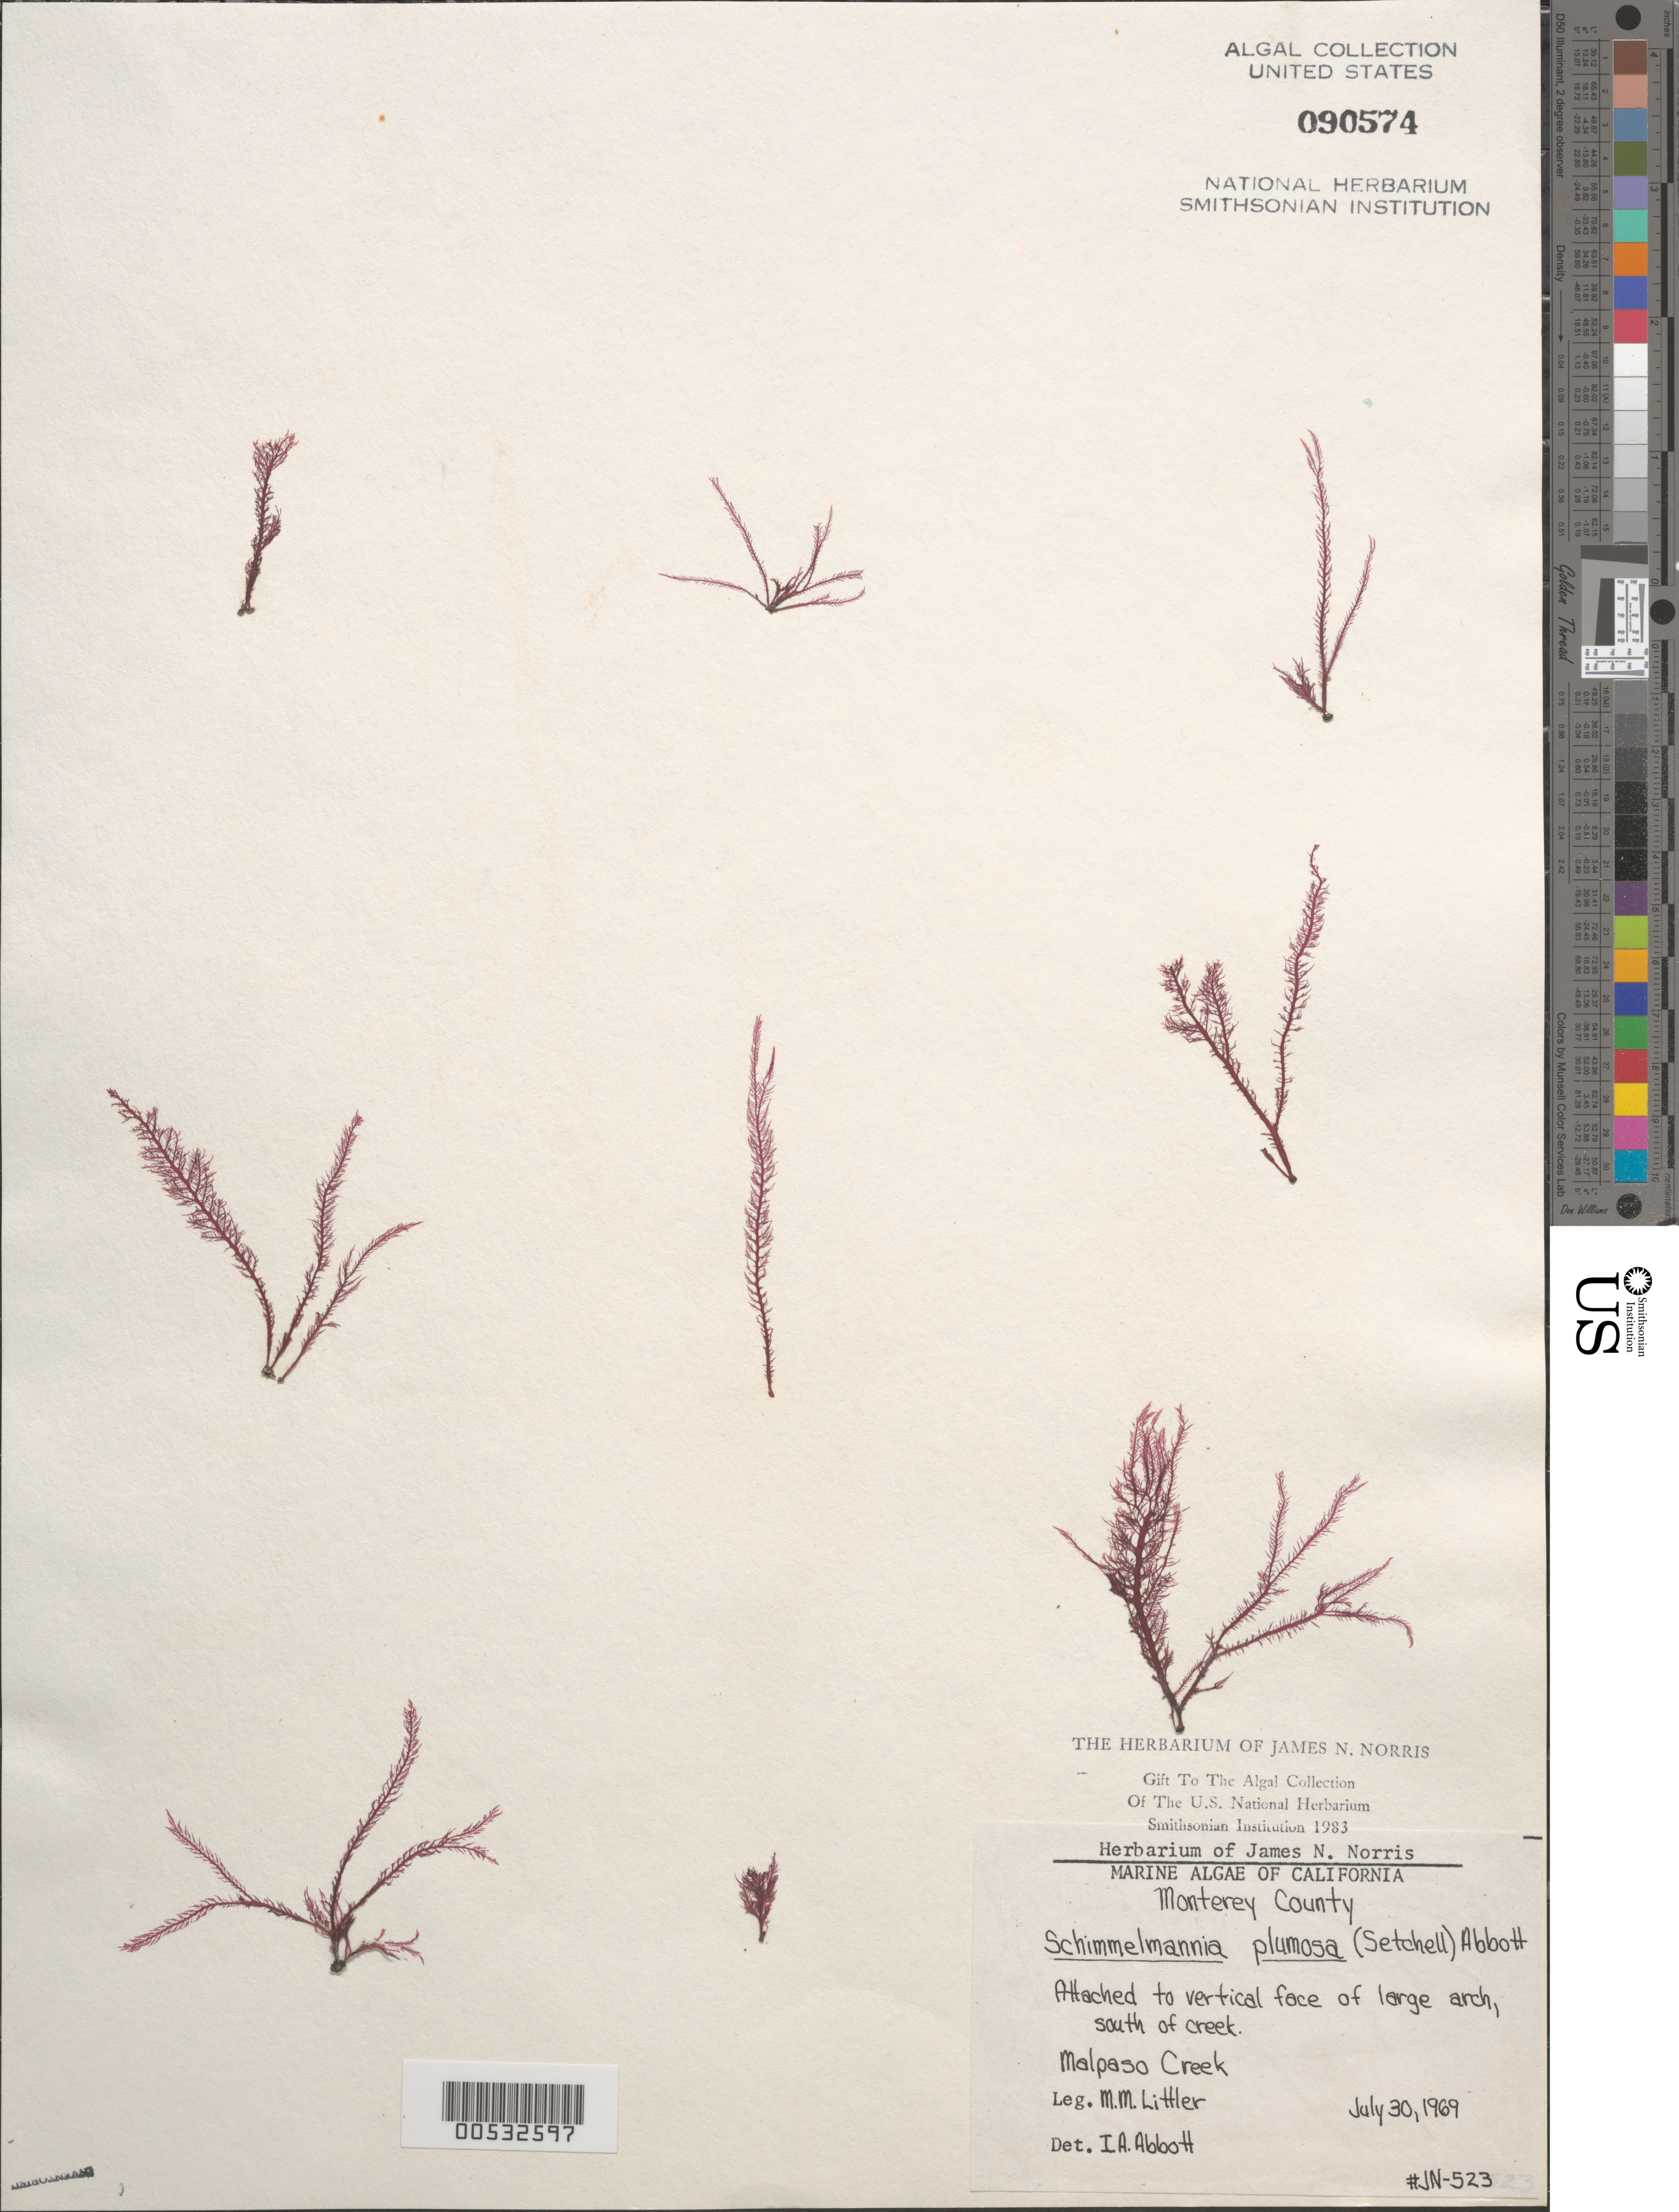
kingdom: Plantae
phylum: Rhodophyta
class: Florideophyceae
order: Gigartinales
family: Gloiosiphoniaceae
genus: Schimmelmannia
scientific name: Schimmelmannia plumosa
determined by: Abbott, Isabella A.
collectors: M. M. Littler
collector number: JN-523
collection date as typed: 30 Jul 1969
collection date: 1969-07-30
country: United States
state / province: California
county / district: Monterey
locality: South of Malpaso Creek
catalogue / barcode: US 90574